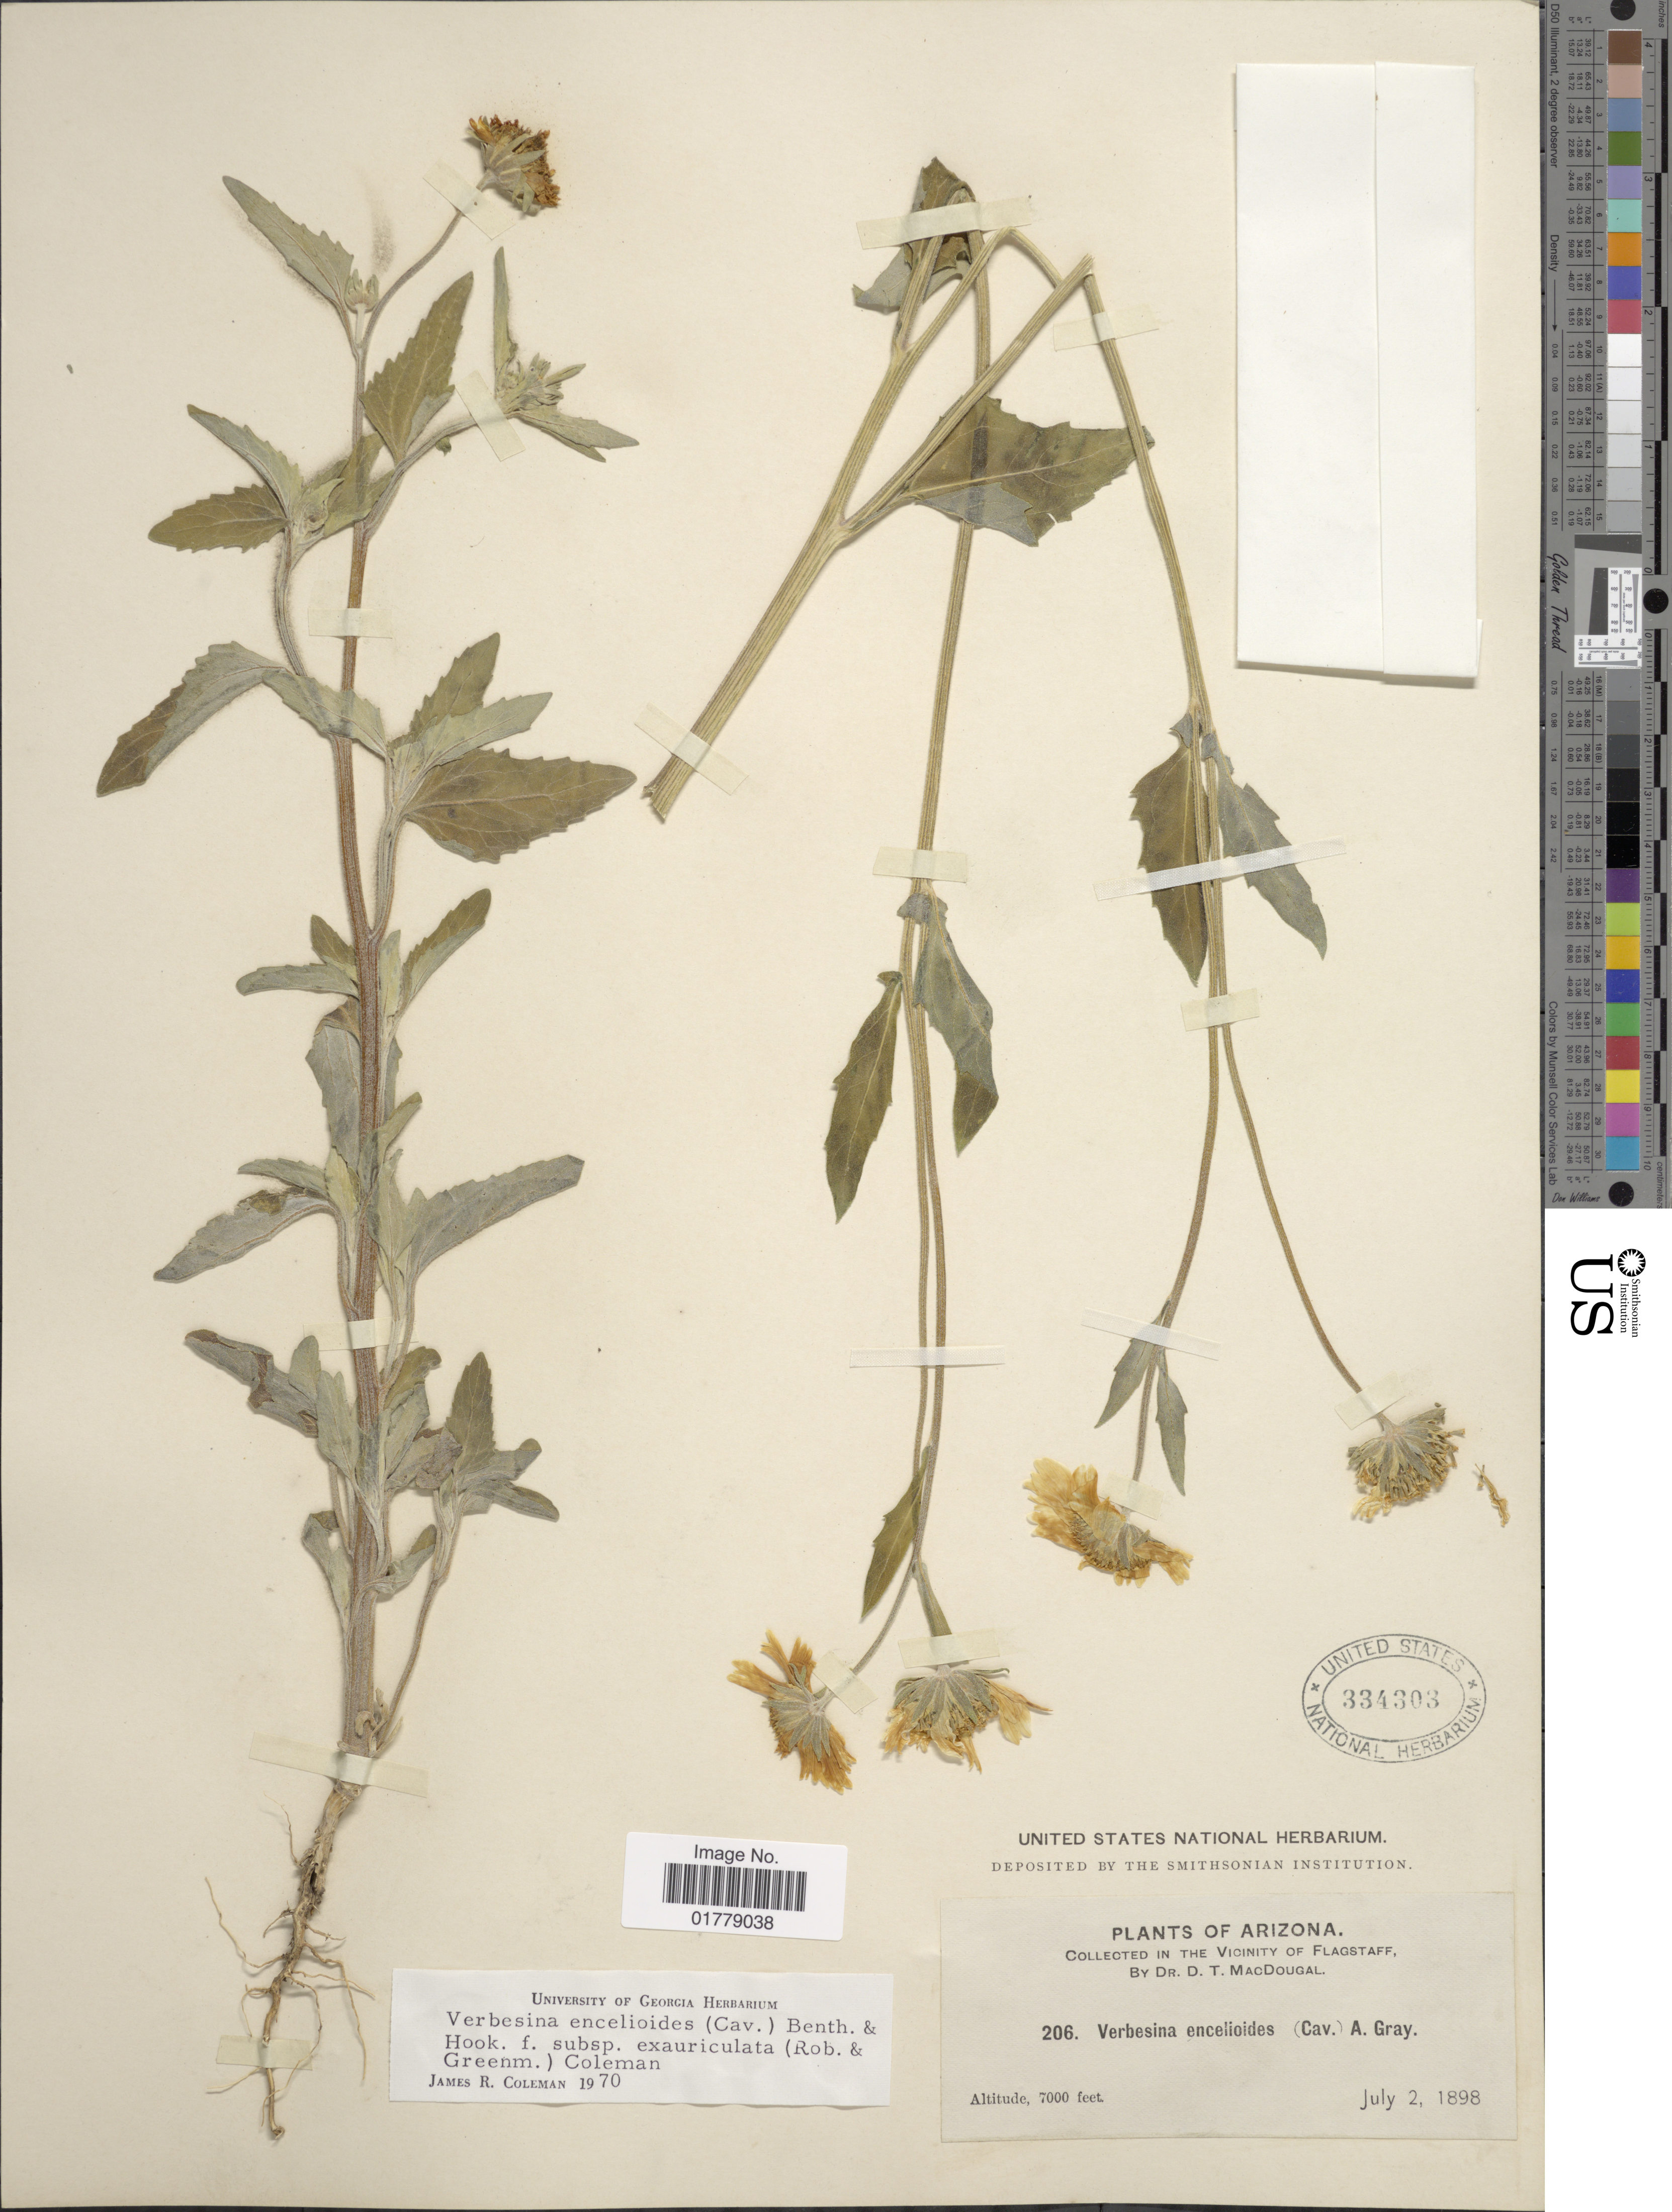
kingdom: Plantae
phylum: Tracheophyta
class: Magnoliopsida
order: Asterales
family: Asteraceae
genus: Verbesina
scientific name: Verbesina encelioides var. cana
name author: (B.L. Rob.) Greenm.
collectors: D. McDougal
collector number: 206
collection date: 1898-07-02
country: United States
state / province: Arizona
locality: In the Vicinity of Flagstaff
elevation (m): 2134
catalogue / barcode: US 334303